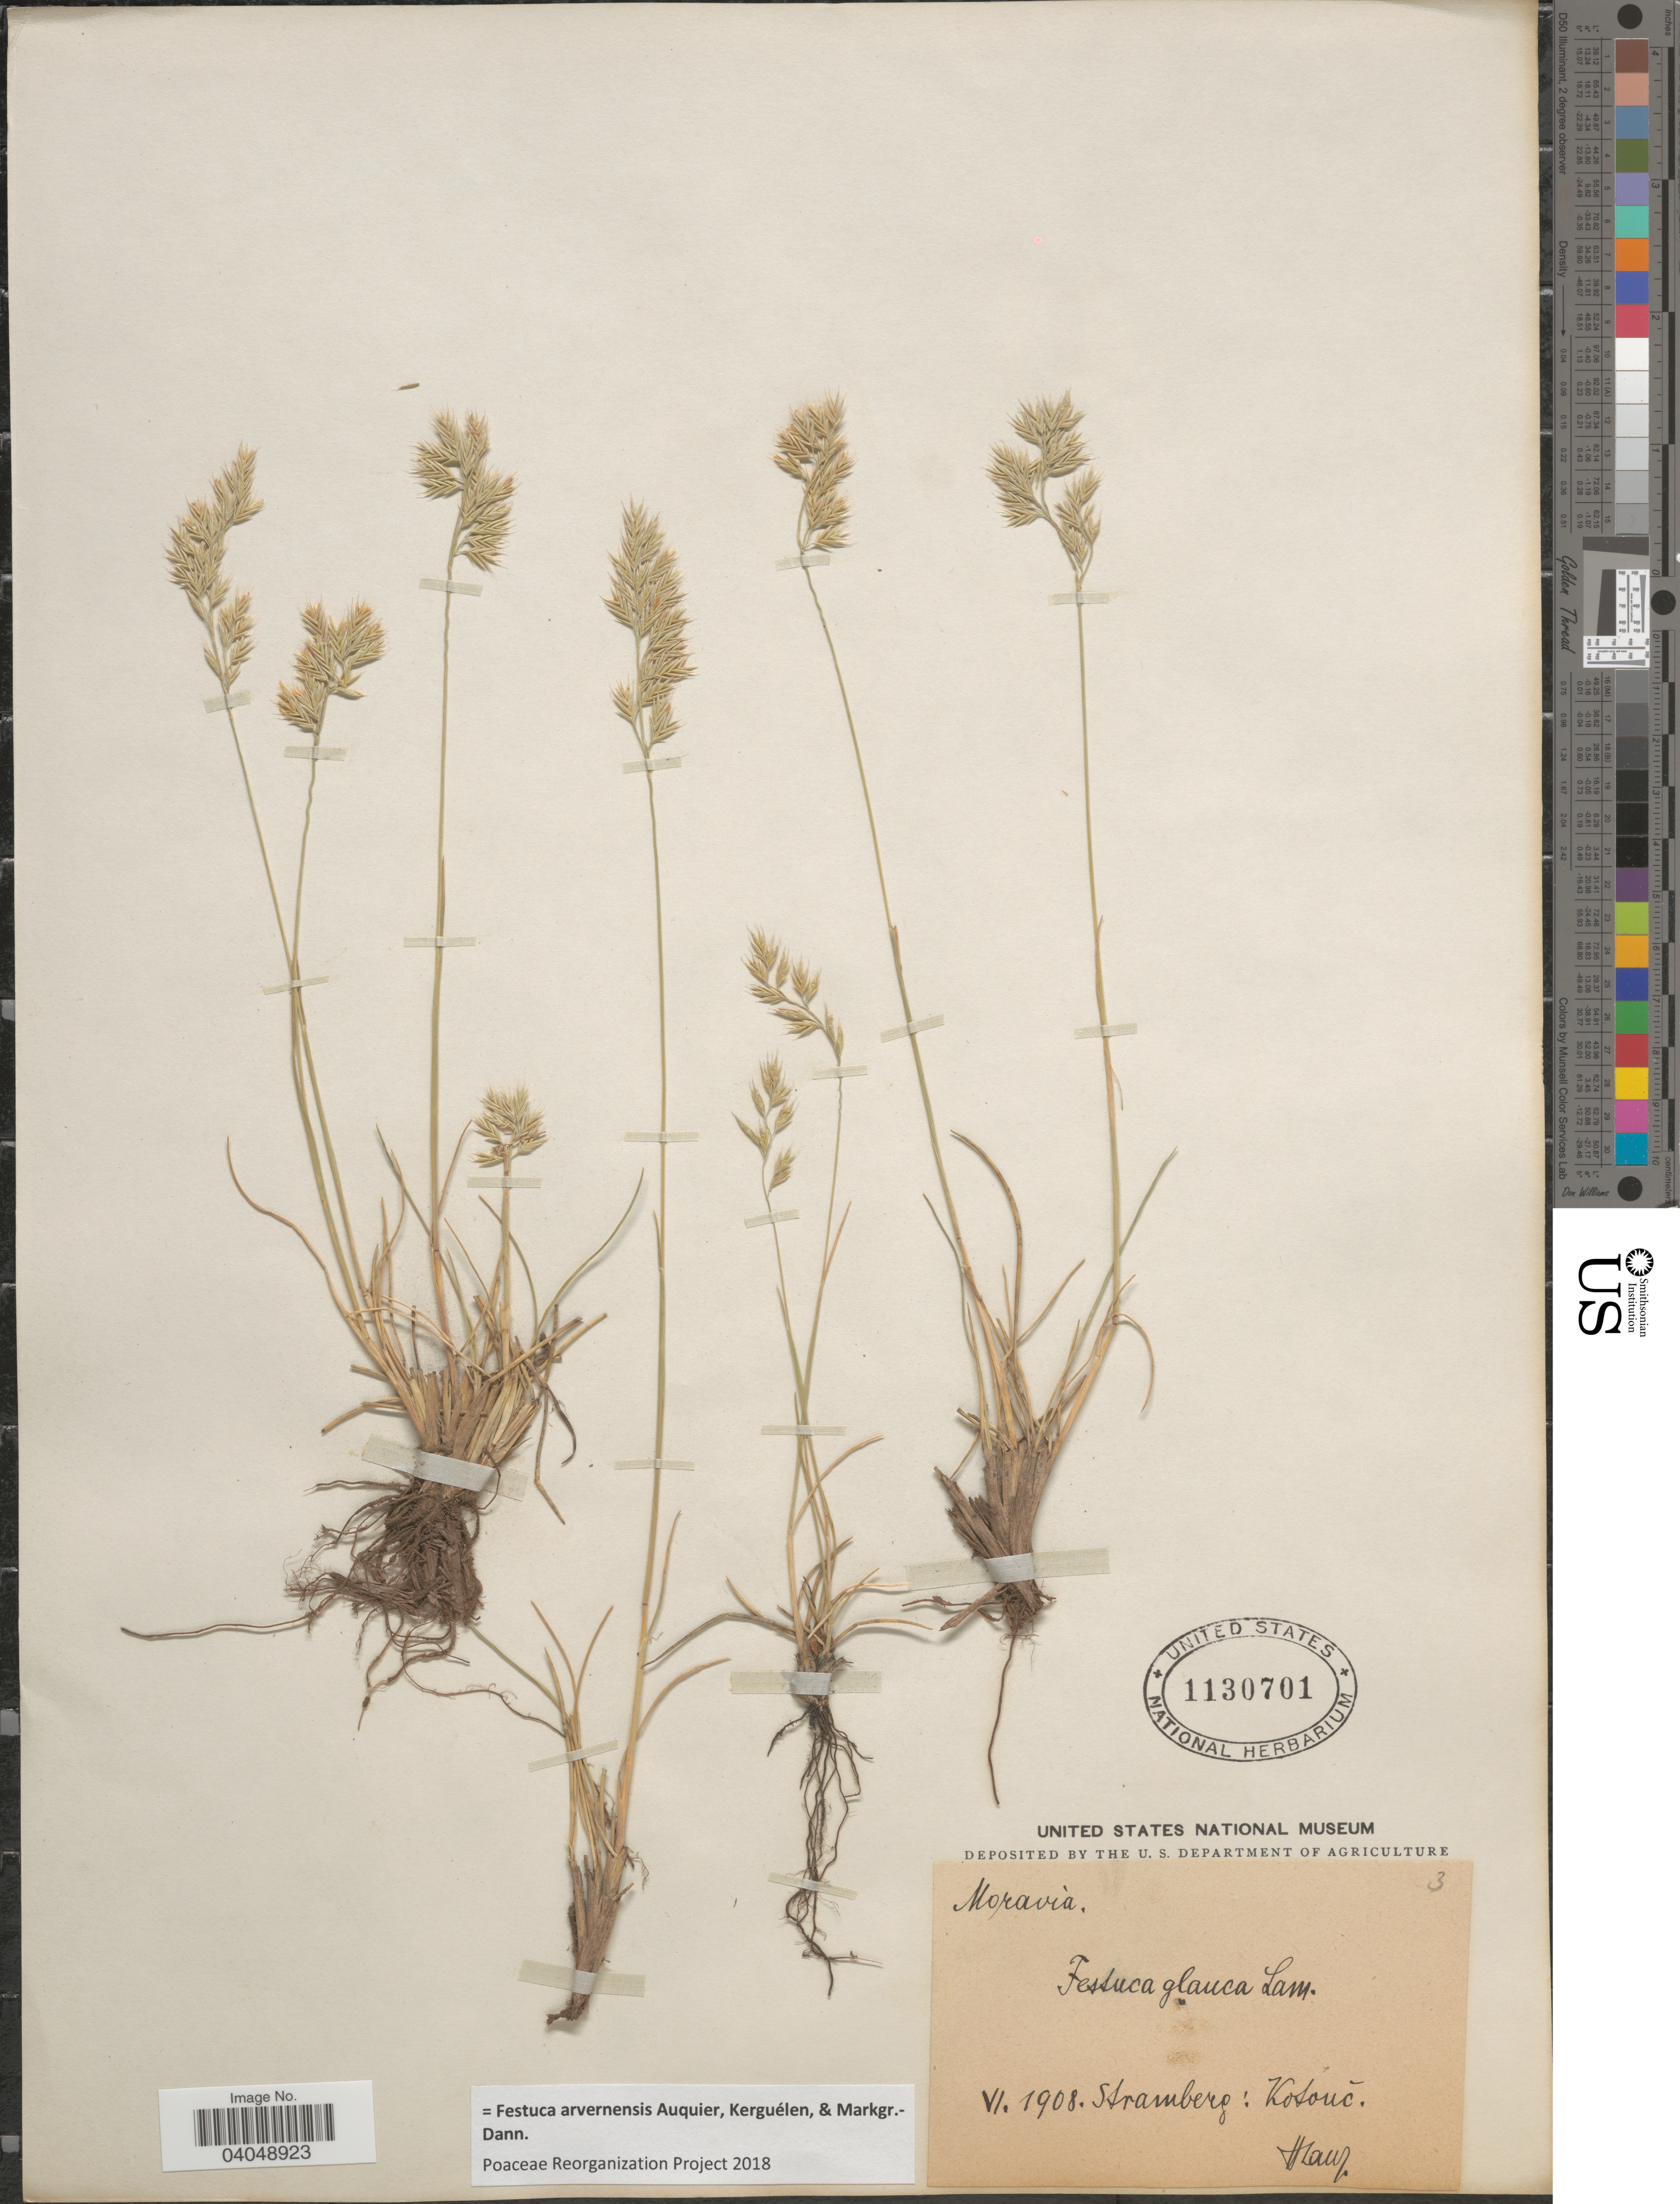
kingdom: Plantae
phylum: Tracheophyta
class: Liliopsida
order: Poales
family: Poaceae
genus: Festuca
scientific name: Festuca arvernensis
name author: Auquier et al.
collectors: H. Laus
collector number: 3?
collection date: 1908-06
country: Czechia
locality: Moravia. Stramberg: Kotouč.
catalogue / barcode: US 1130701